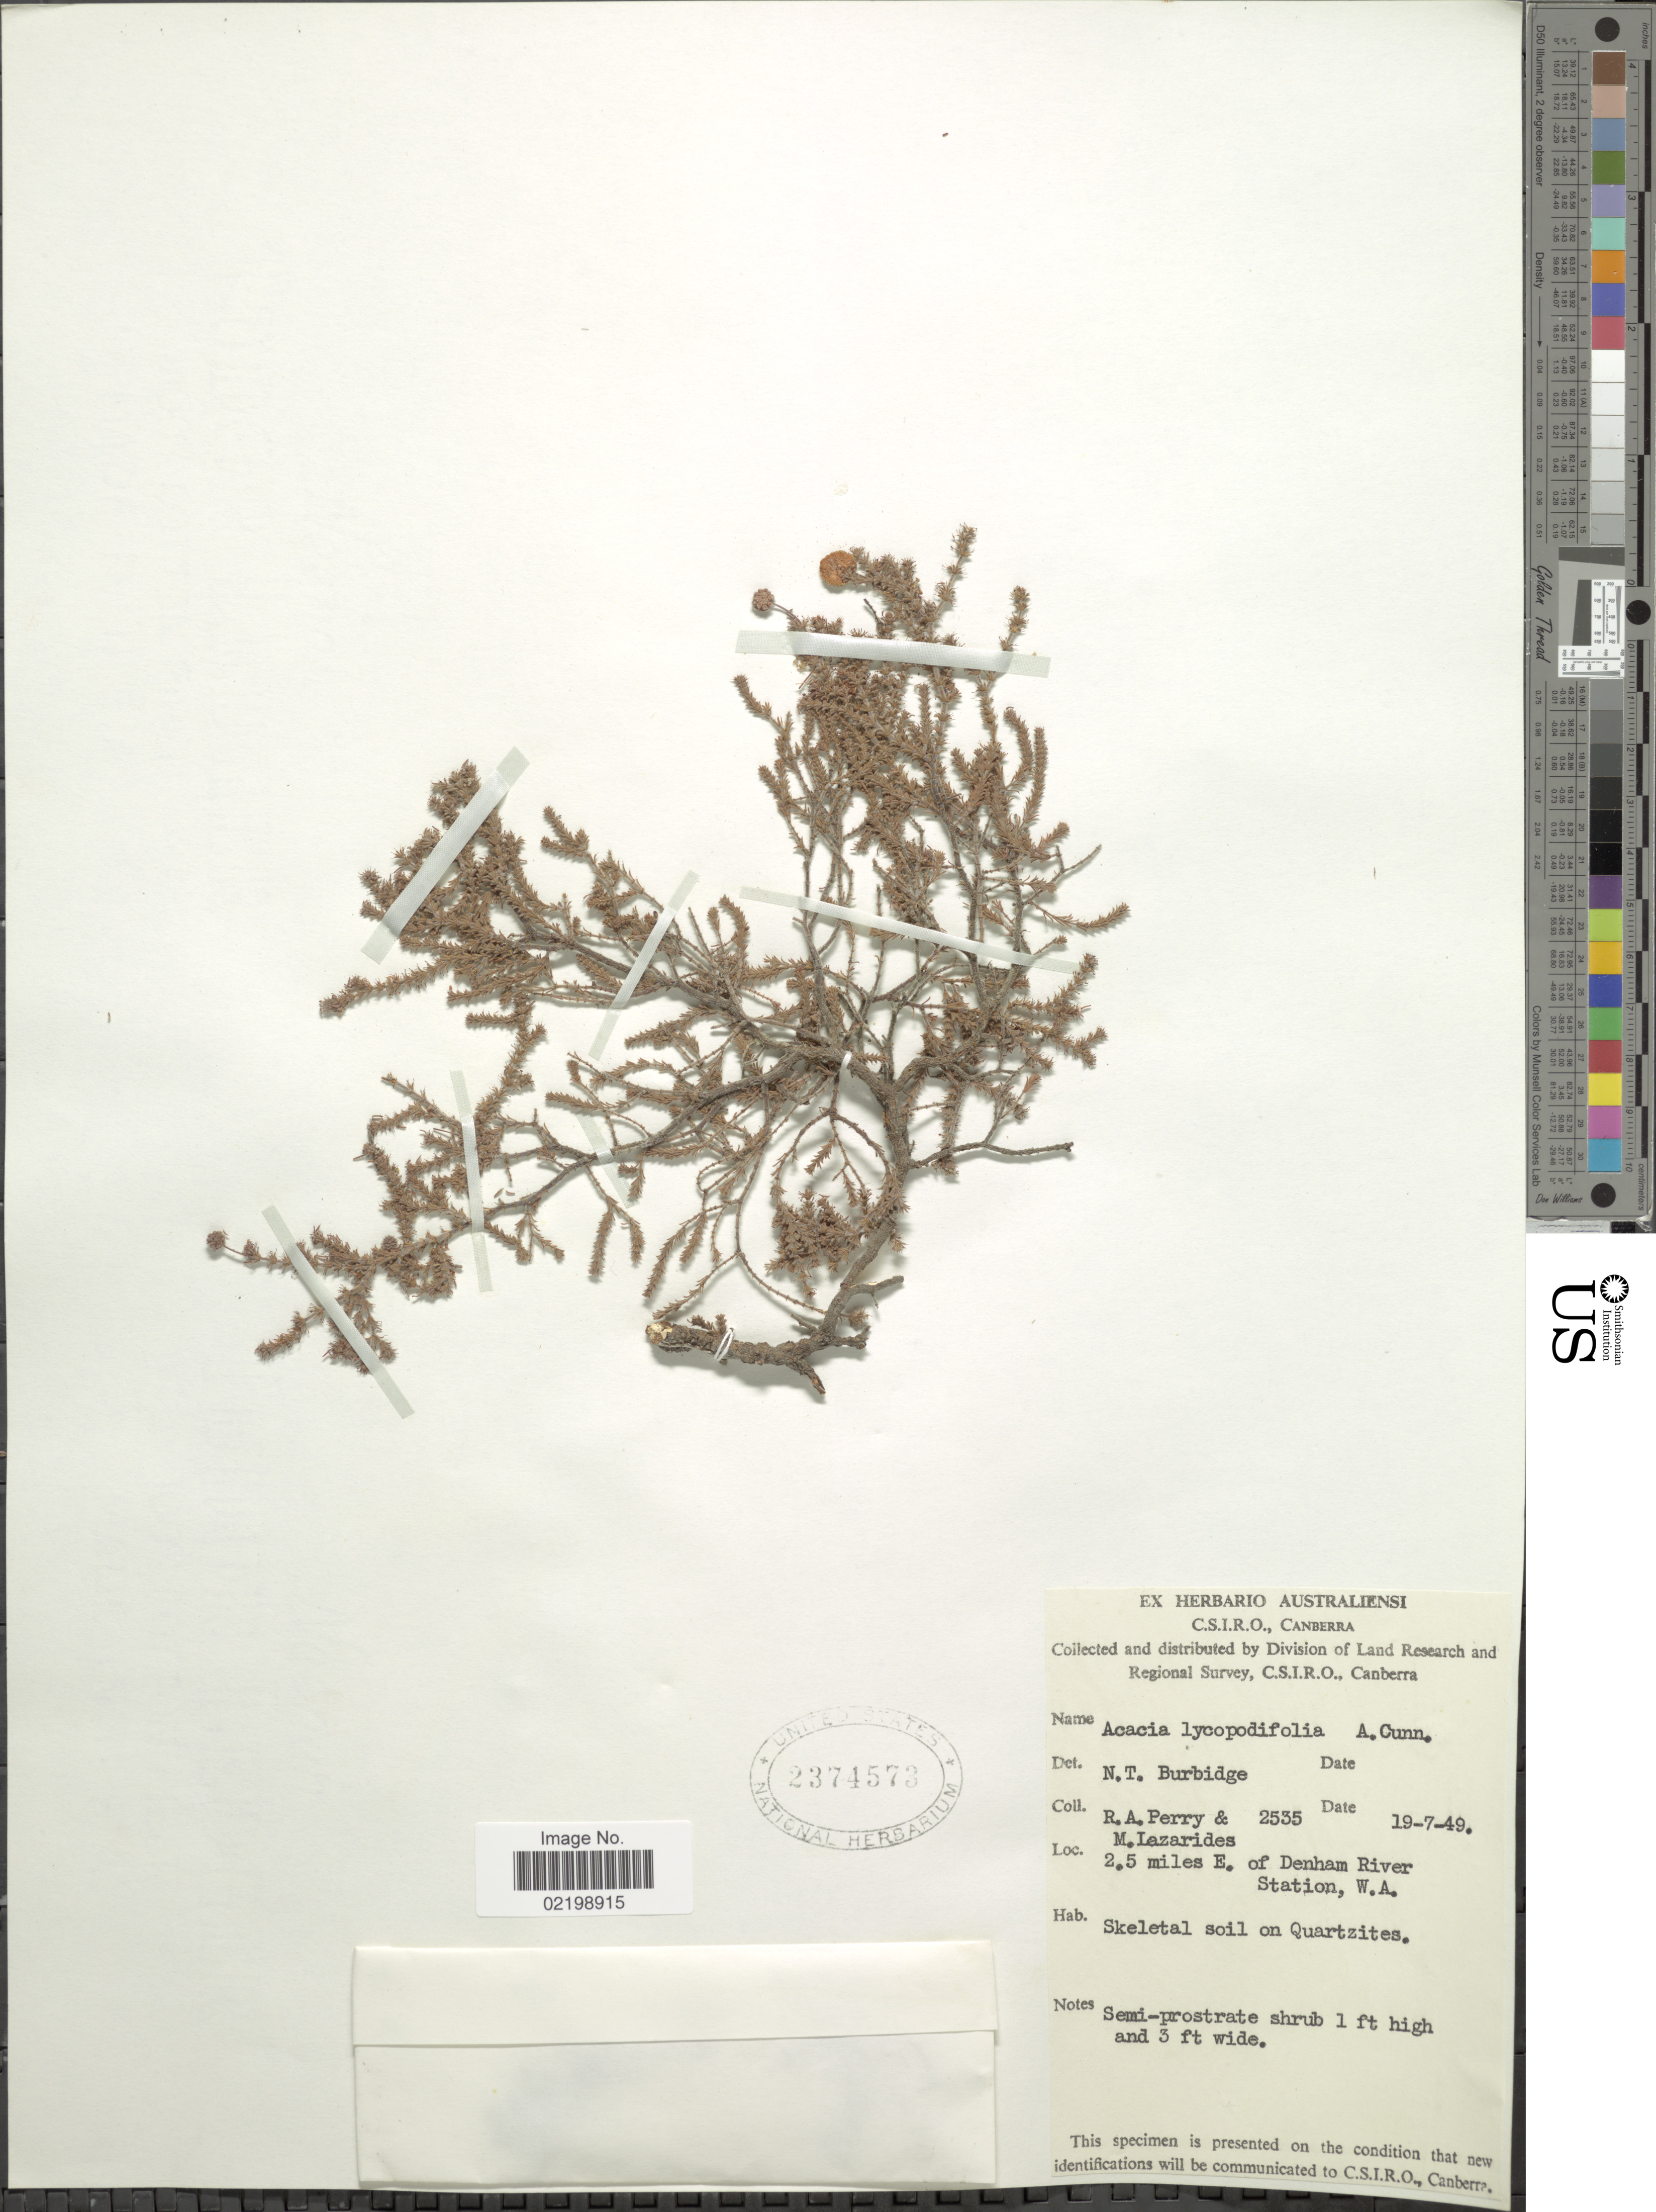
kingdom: Plantae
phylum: Tracheophyta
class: Magnoliopsida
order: Fabales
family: Fabaceae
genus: Acacia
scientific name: Acacia lycopodifolia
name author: Hook.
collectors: Perry, R. A. & M. Lazarides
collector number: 2535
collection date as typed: Transcribed d/m/y: 19/7/49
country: Australia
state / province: Western Australia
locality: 2.5 miles E. of Denham River Station, W.A.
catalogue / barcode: US 2374573